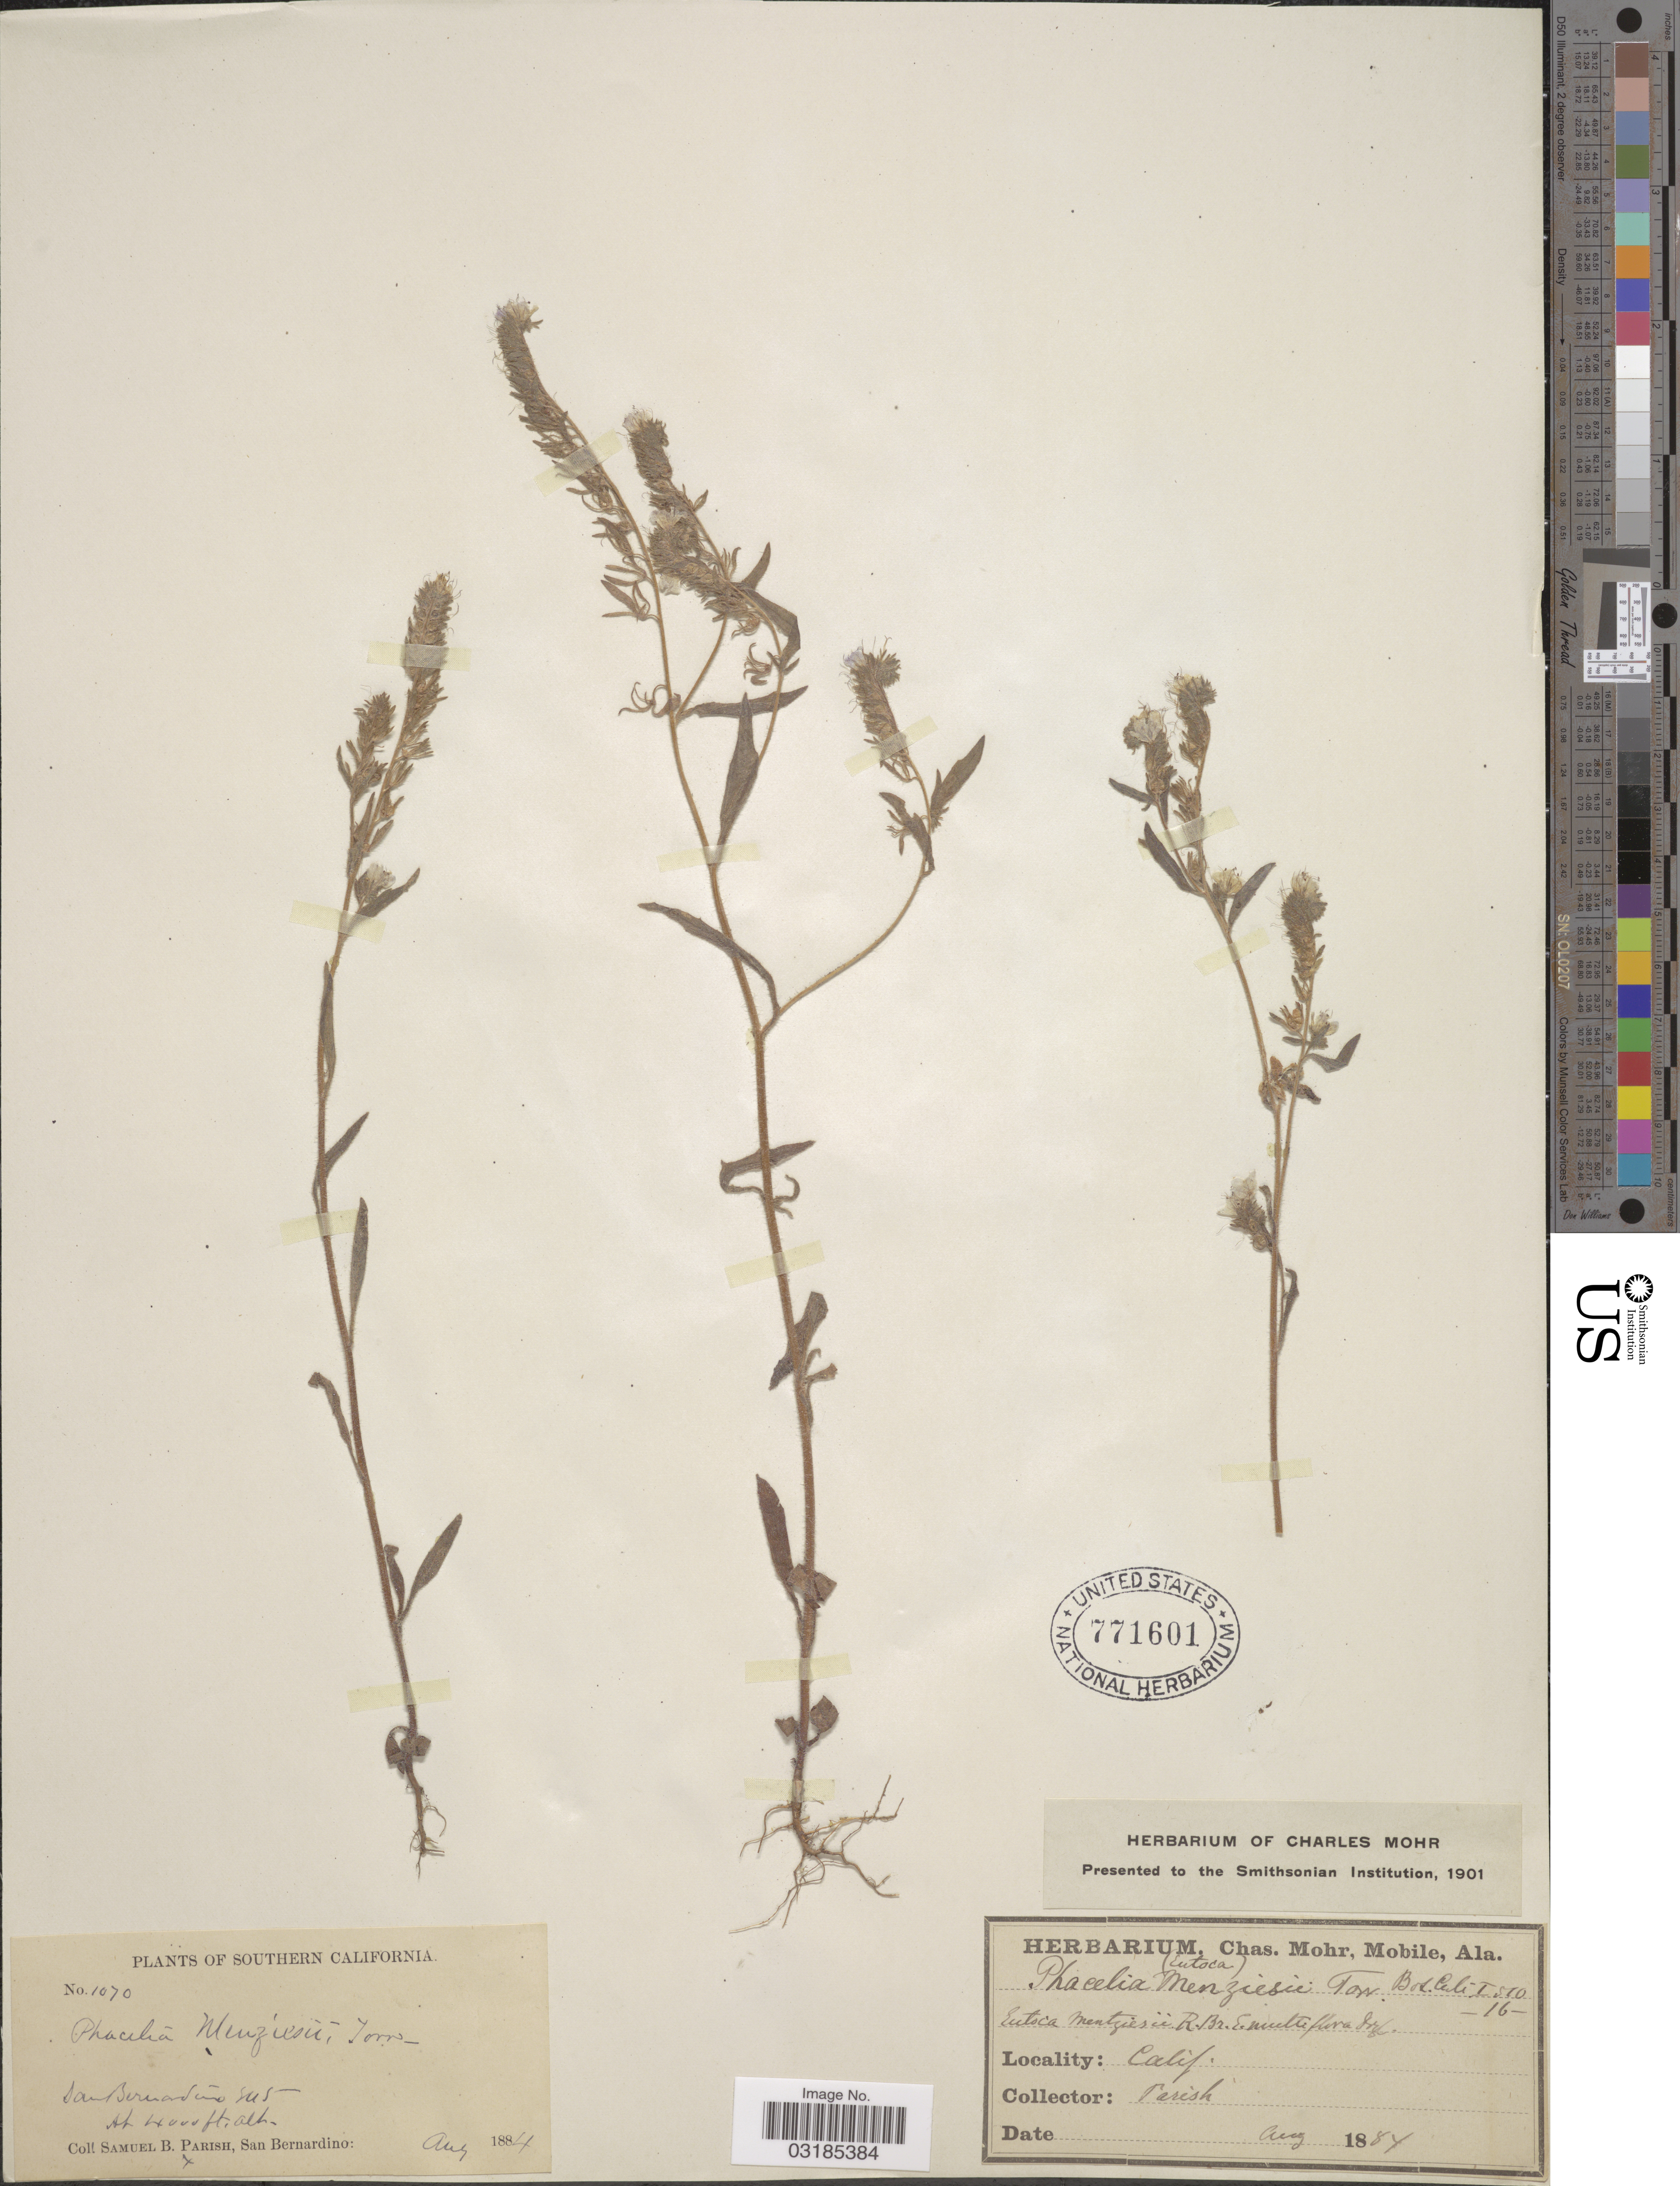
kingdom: Plantae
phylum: Tracheophyta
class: Magnoliopsida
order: Boraginales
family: Hydrophyllaceae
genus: Phacelia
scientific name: Phacelia mohavensis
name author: A. Gray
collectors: S. B. Parish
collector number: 1070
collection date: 1884-08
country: United States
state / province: California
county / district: San Bernardino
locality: Southern California. San Bernardino Mts.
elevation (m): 1219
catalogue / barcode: US 771601